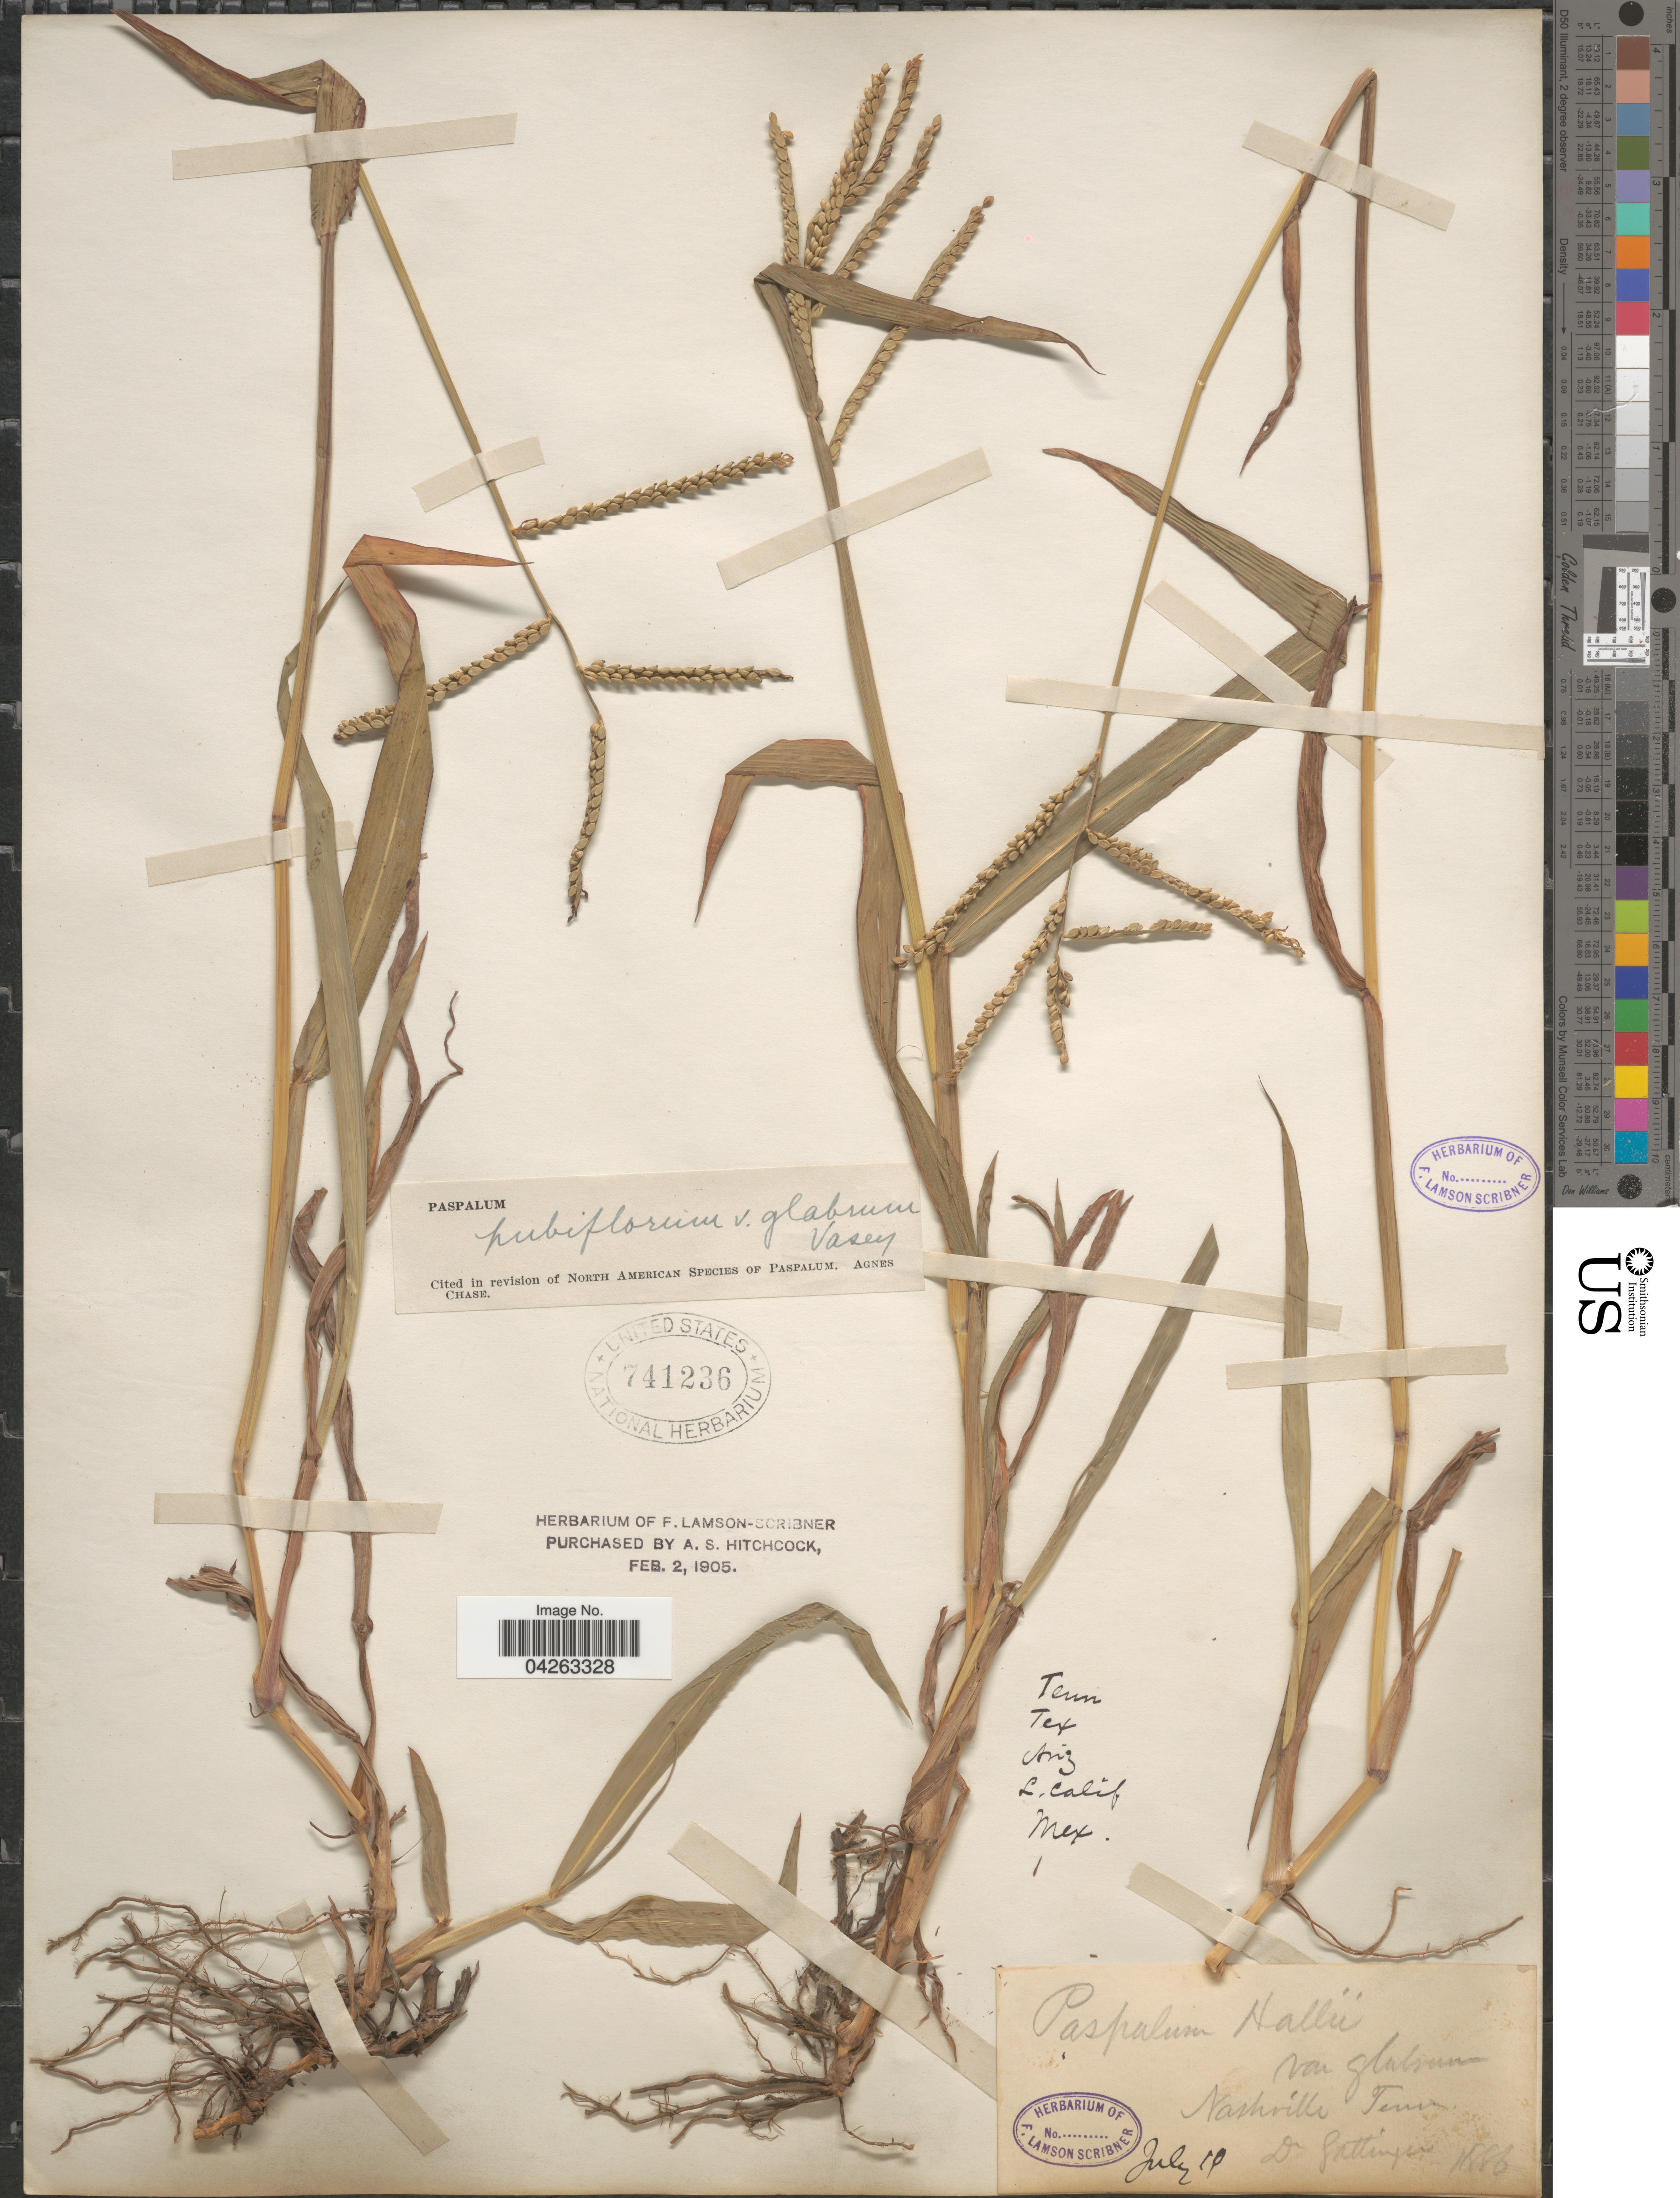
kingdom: Plantae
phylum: Tracheophyta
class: Liliopsida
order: Poales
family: Poaceae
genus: Paspalum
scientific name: Paspalum pubiflorum var. glabrum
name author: Vasey ex Scribn.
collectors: Gattinger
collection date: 1886-07-10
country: United States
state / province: Tennessee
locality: Nashville.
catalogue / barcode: US 741236